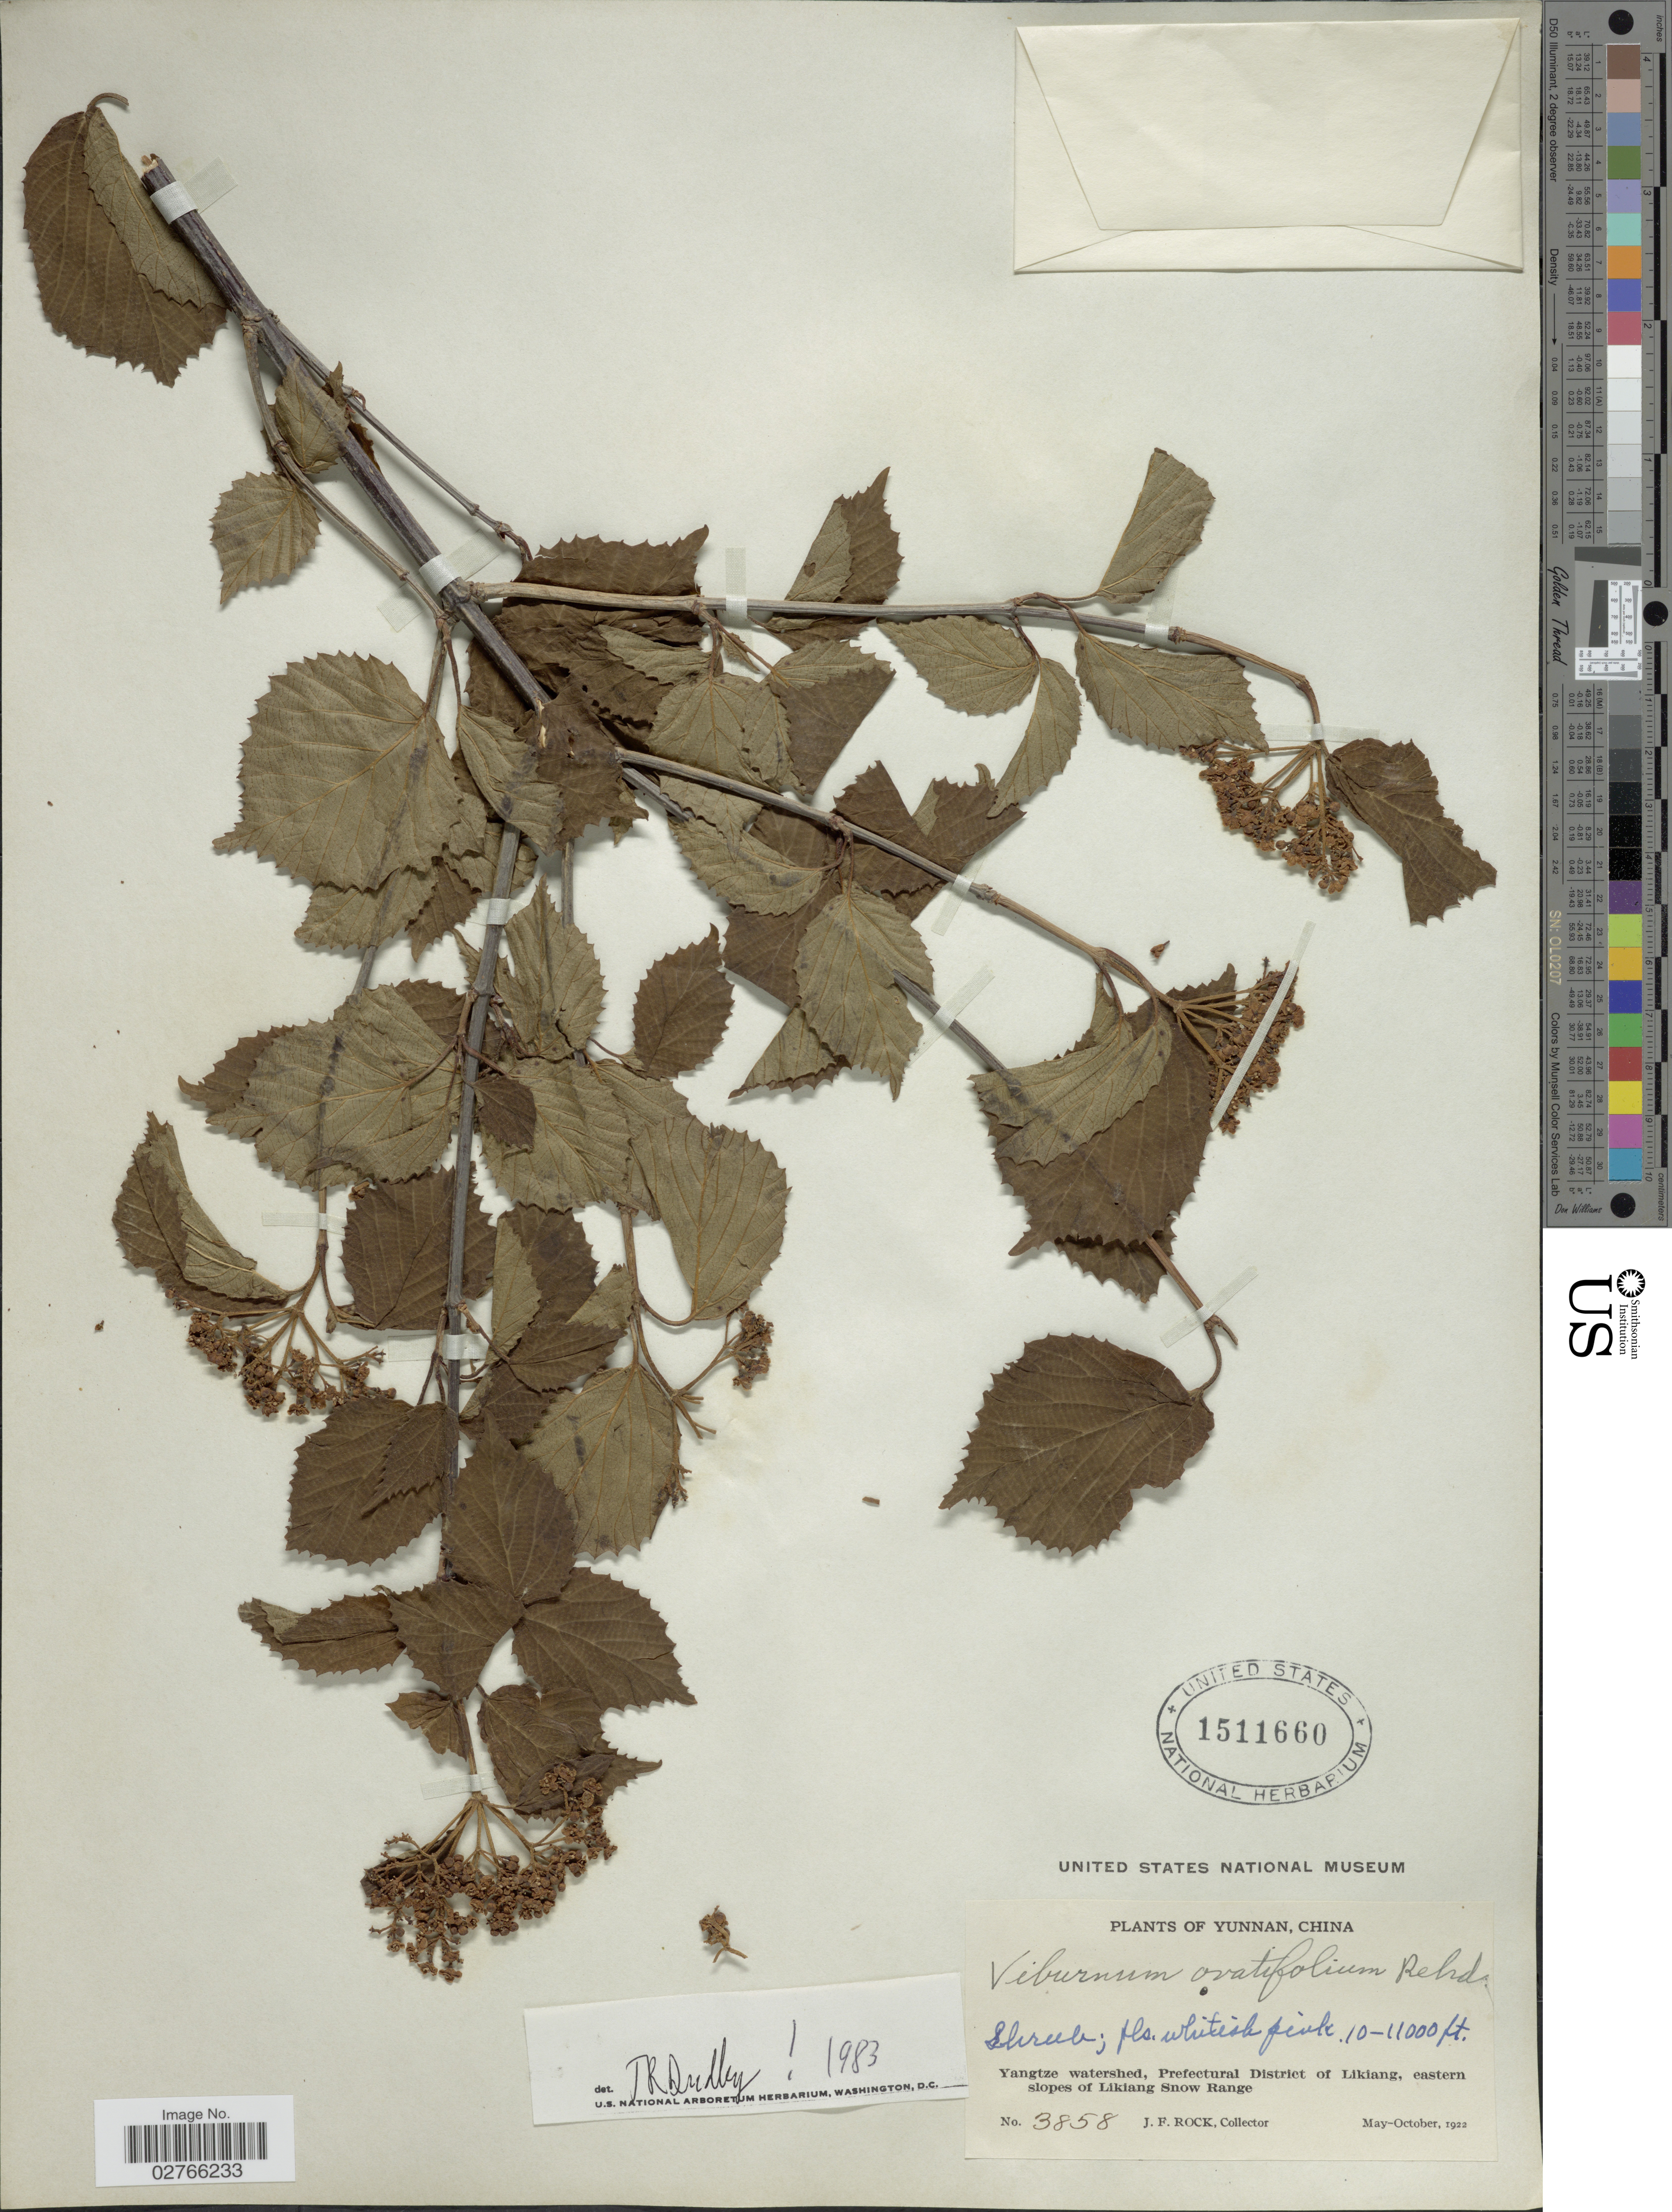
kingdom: Plantae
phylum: Tracheophyta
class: Magnoliopsida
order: Dipsacales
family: Viburnaceae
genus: Viburnum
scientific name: Viburnum ovatifolium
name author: Rehder in Sarg.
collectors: J. Rock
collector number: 3858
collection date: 1922-05/1922-10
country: China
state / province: Yunnan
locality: Yangtze watershed, Prefectural District of Likiang, eastern slopes of Likiang Snow Range.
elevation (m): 3048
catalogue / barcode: US 1511660